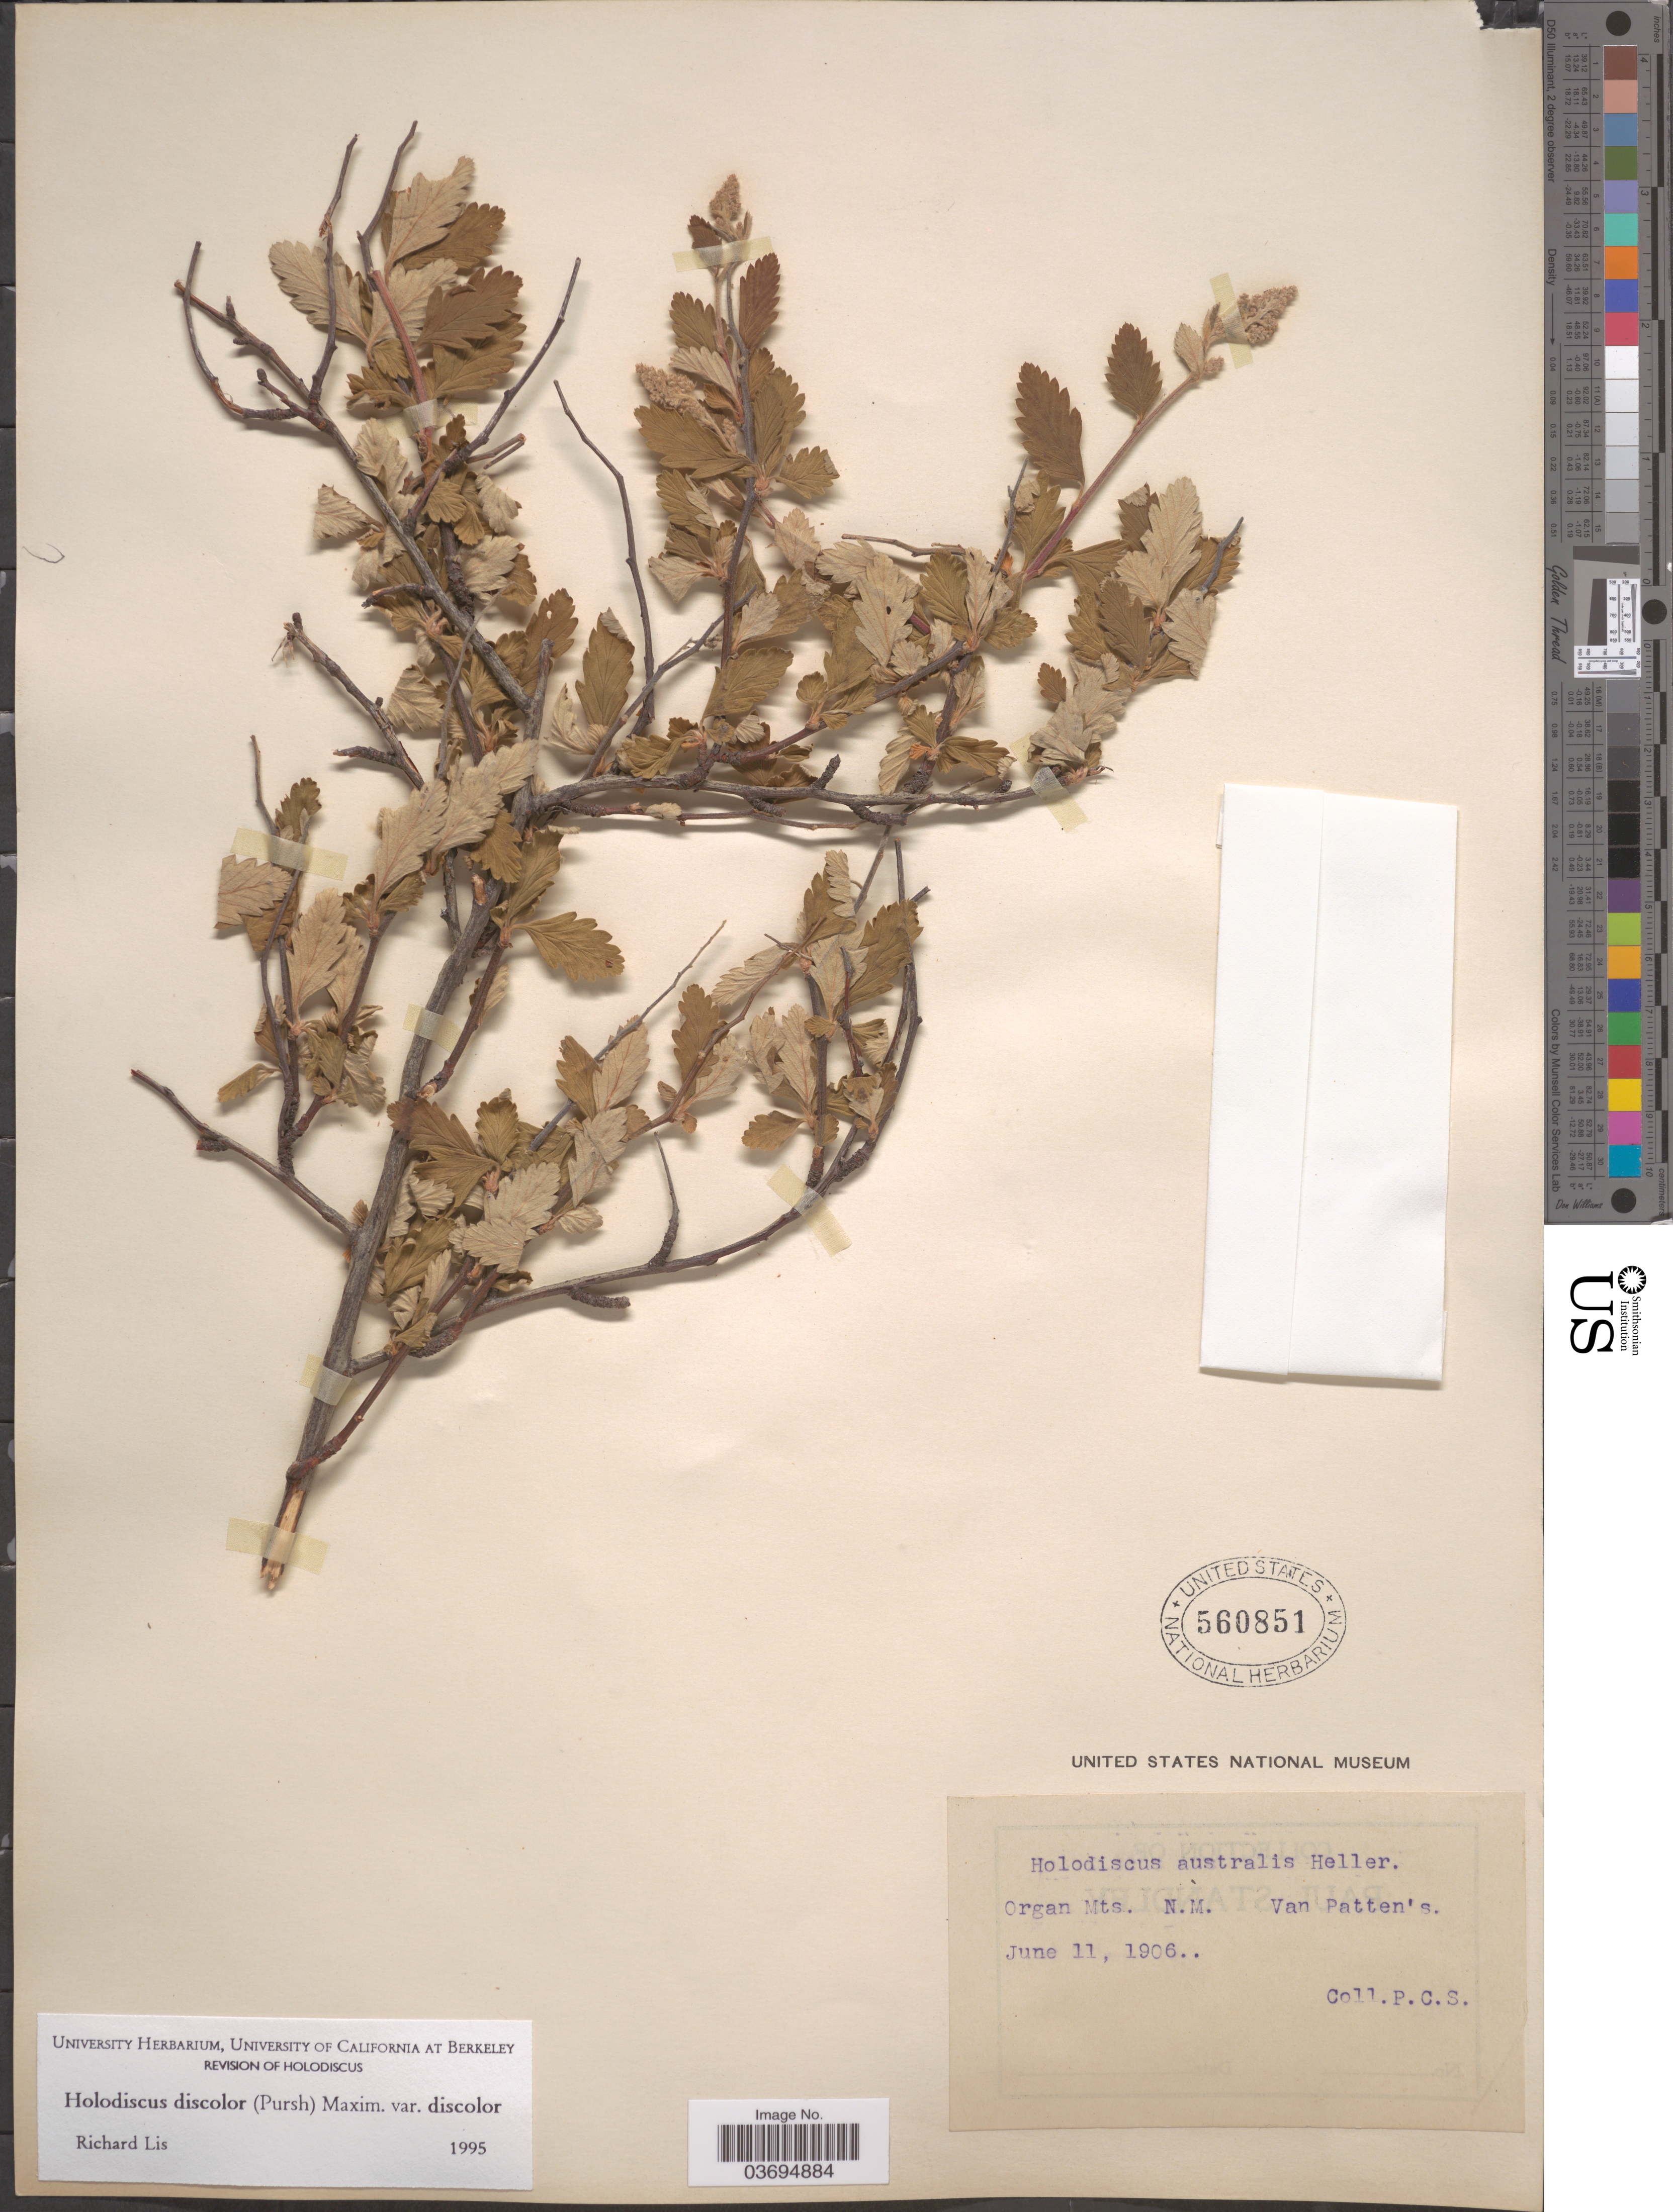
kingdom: Plantae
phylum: Tracheophyta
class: Magnoliopsida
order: Rosales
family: Rosaceae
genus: Holodiscus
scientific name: Holodiscus discolor var. discolor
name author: (Pursh) Maxim.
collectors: P. C. S.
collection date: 1906-06-11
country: United States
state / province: New Mexico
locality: Organ Mts. Van Patten's.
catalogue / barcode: US 560851